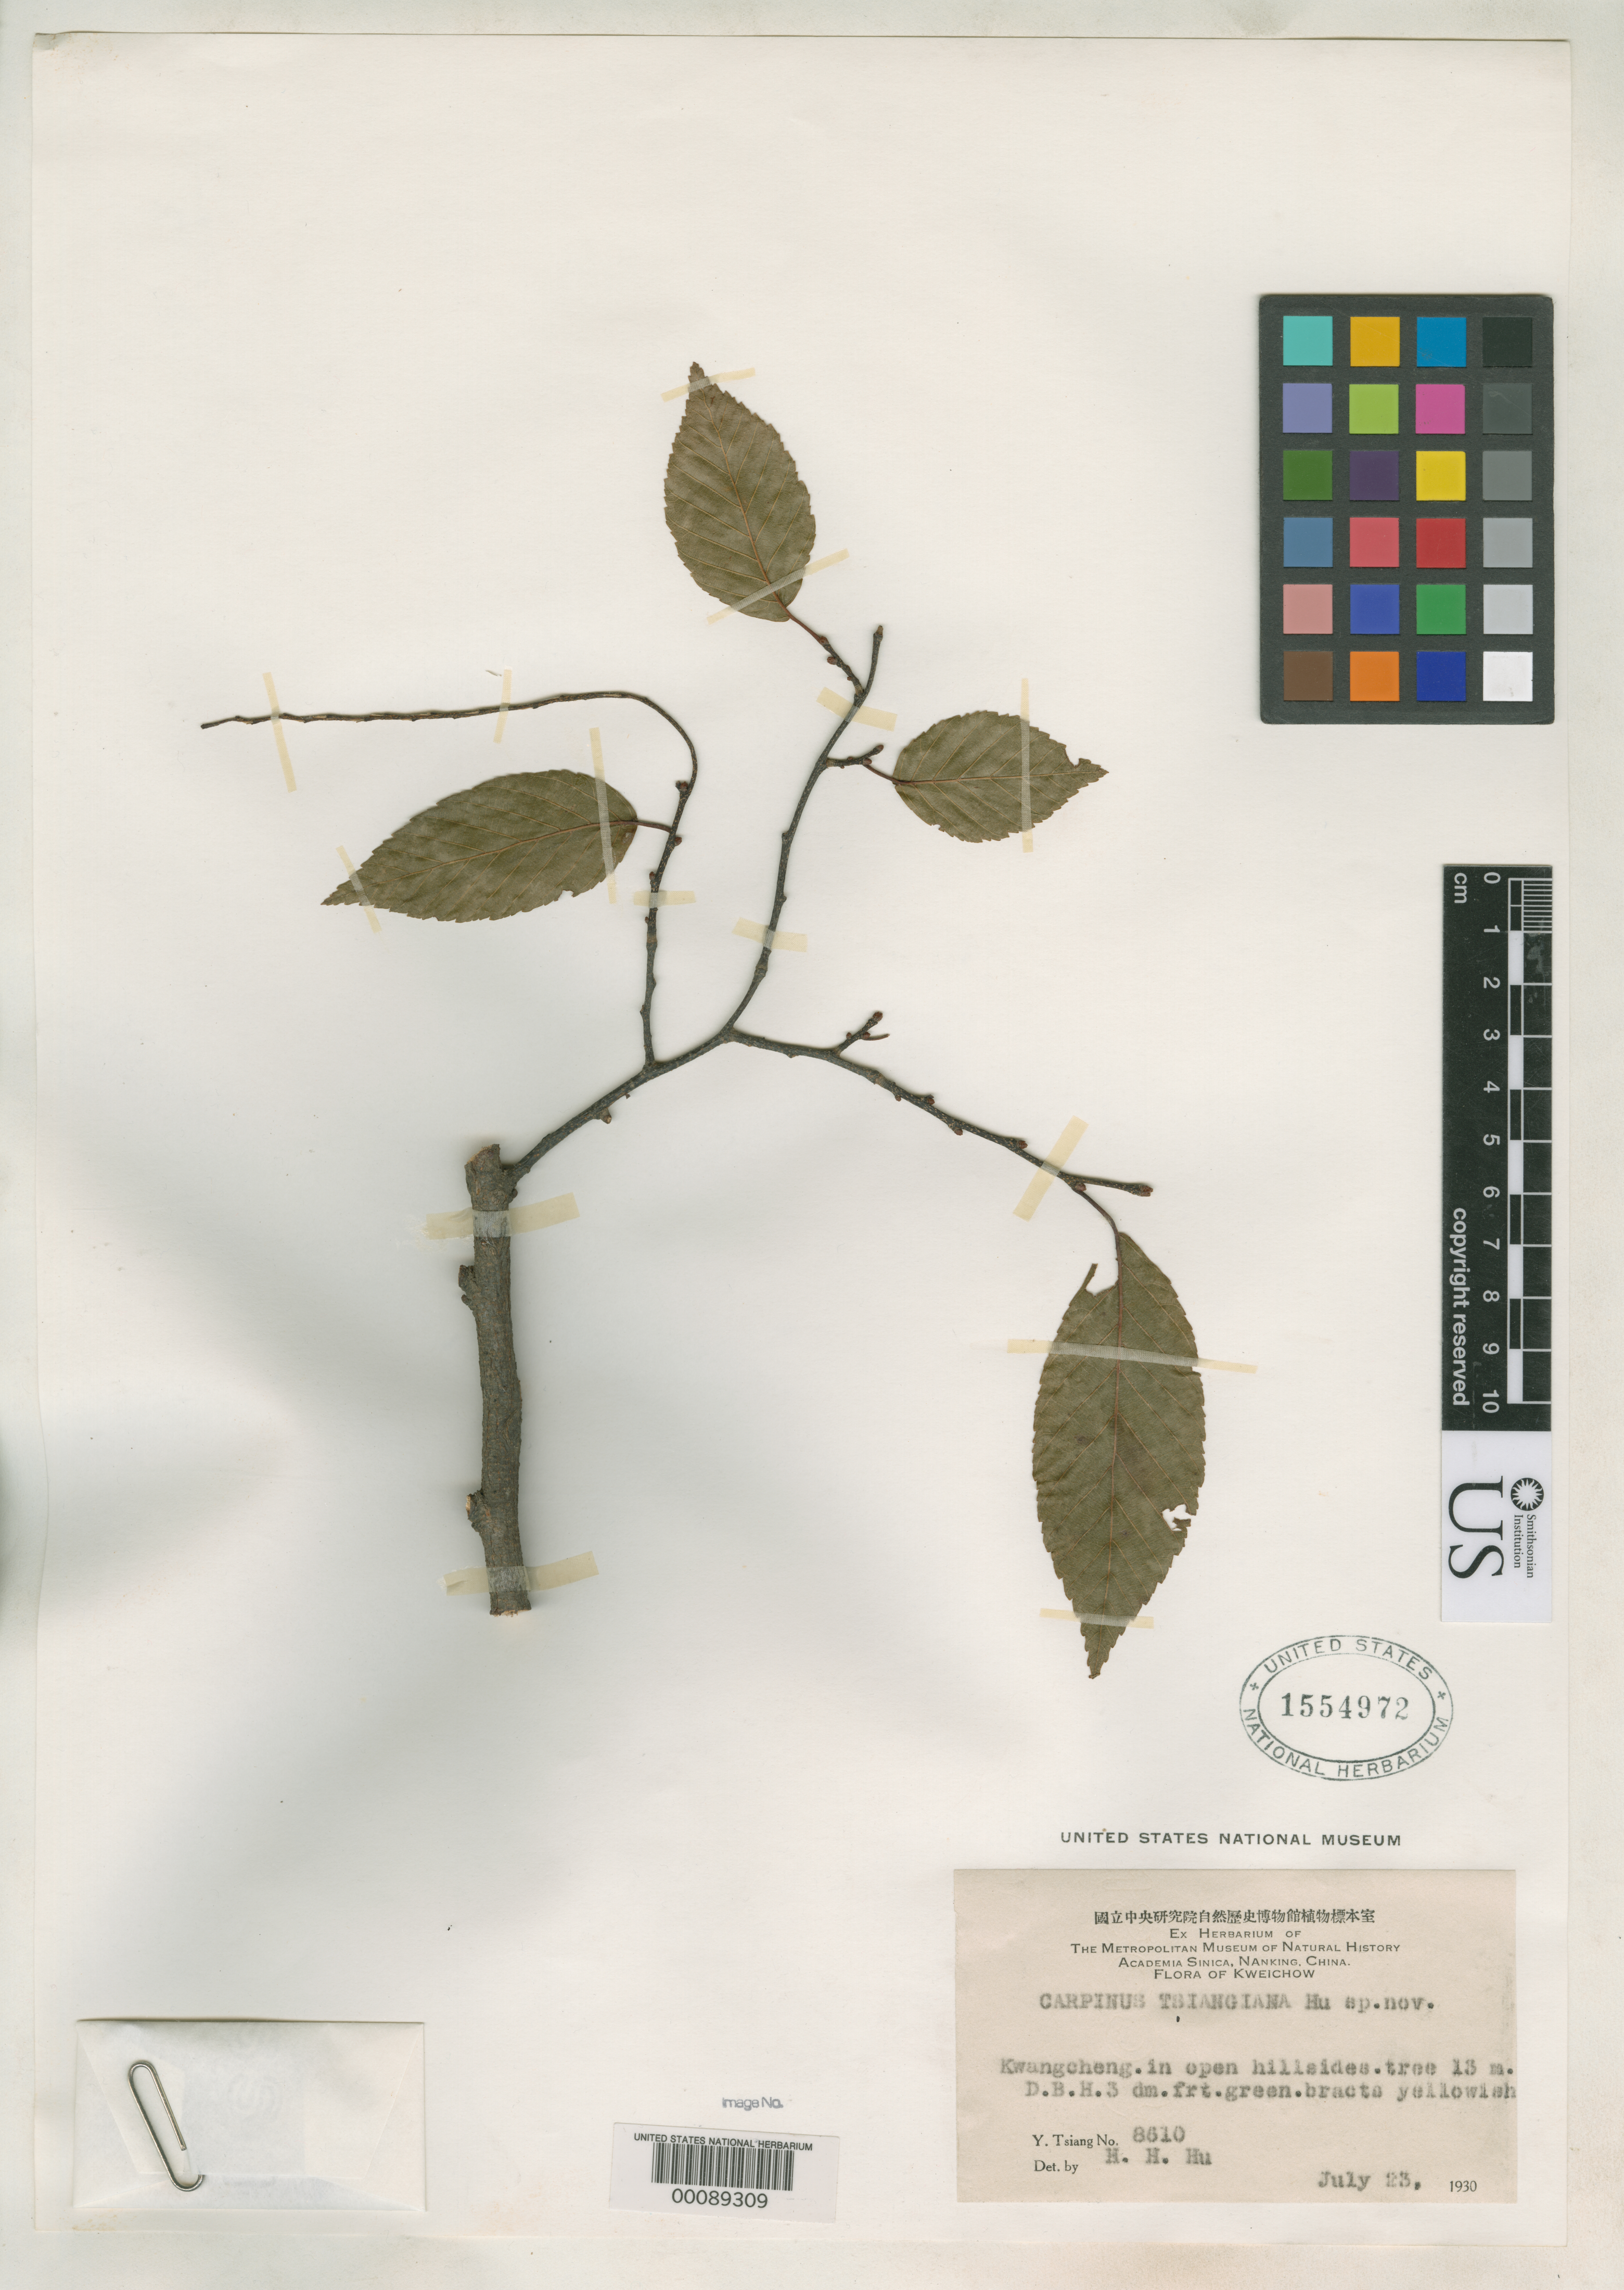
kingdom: Plantae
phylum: Tracheophyta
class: Magnoliopsida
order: Fagales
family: Betulaceae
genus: Carpinus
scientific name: Carpinus tsiangiana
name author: S.Y. Hu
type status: Type Collection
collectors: Y. Tsiang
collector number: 8610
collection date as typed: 23 Jul 1930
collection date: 1930-07-23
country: China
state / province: Guizhou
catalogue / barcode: US 1554972